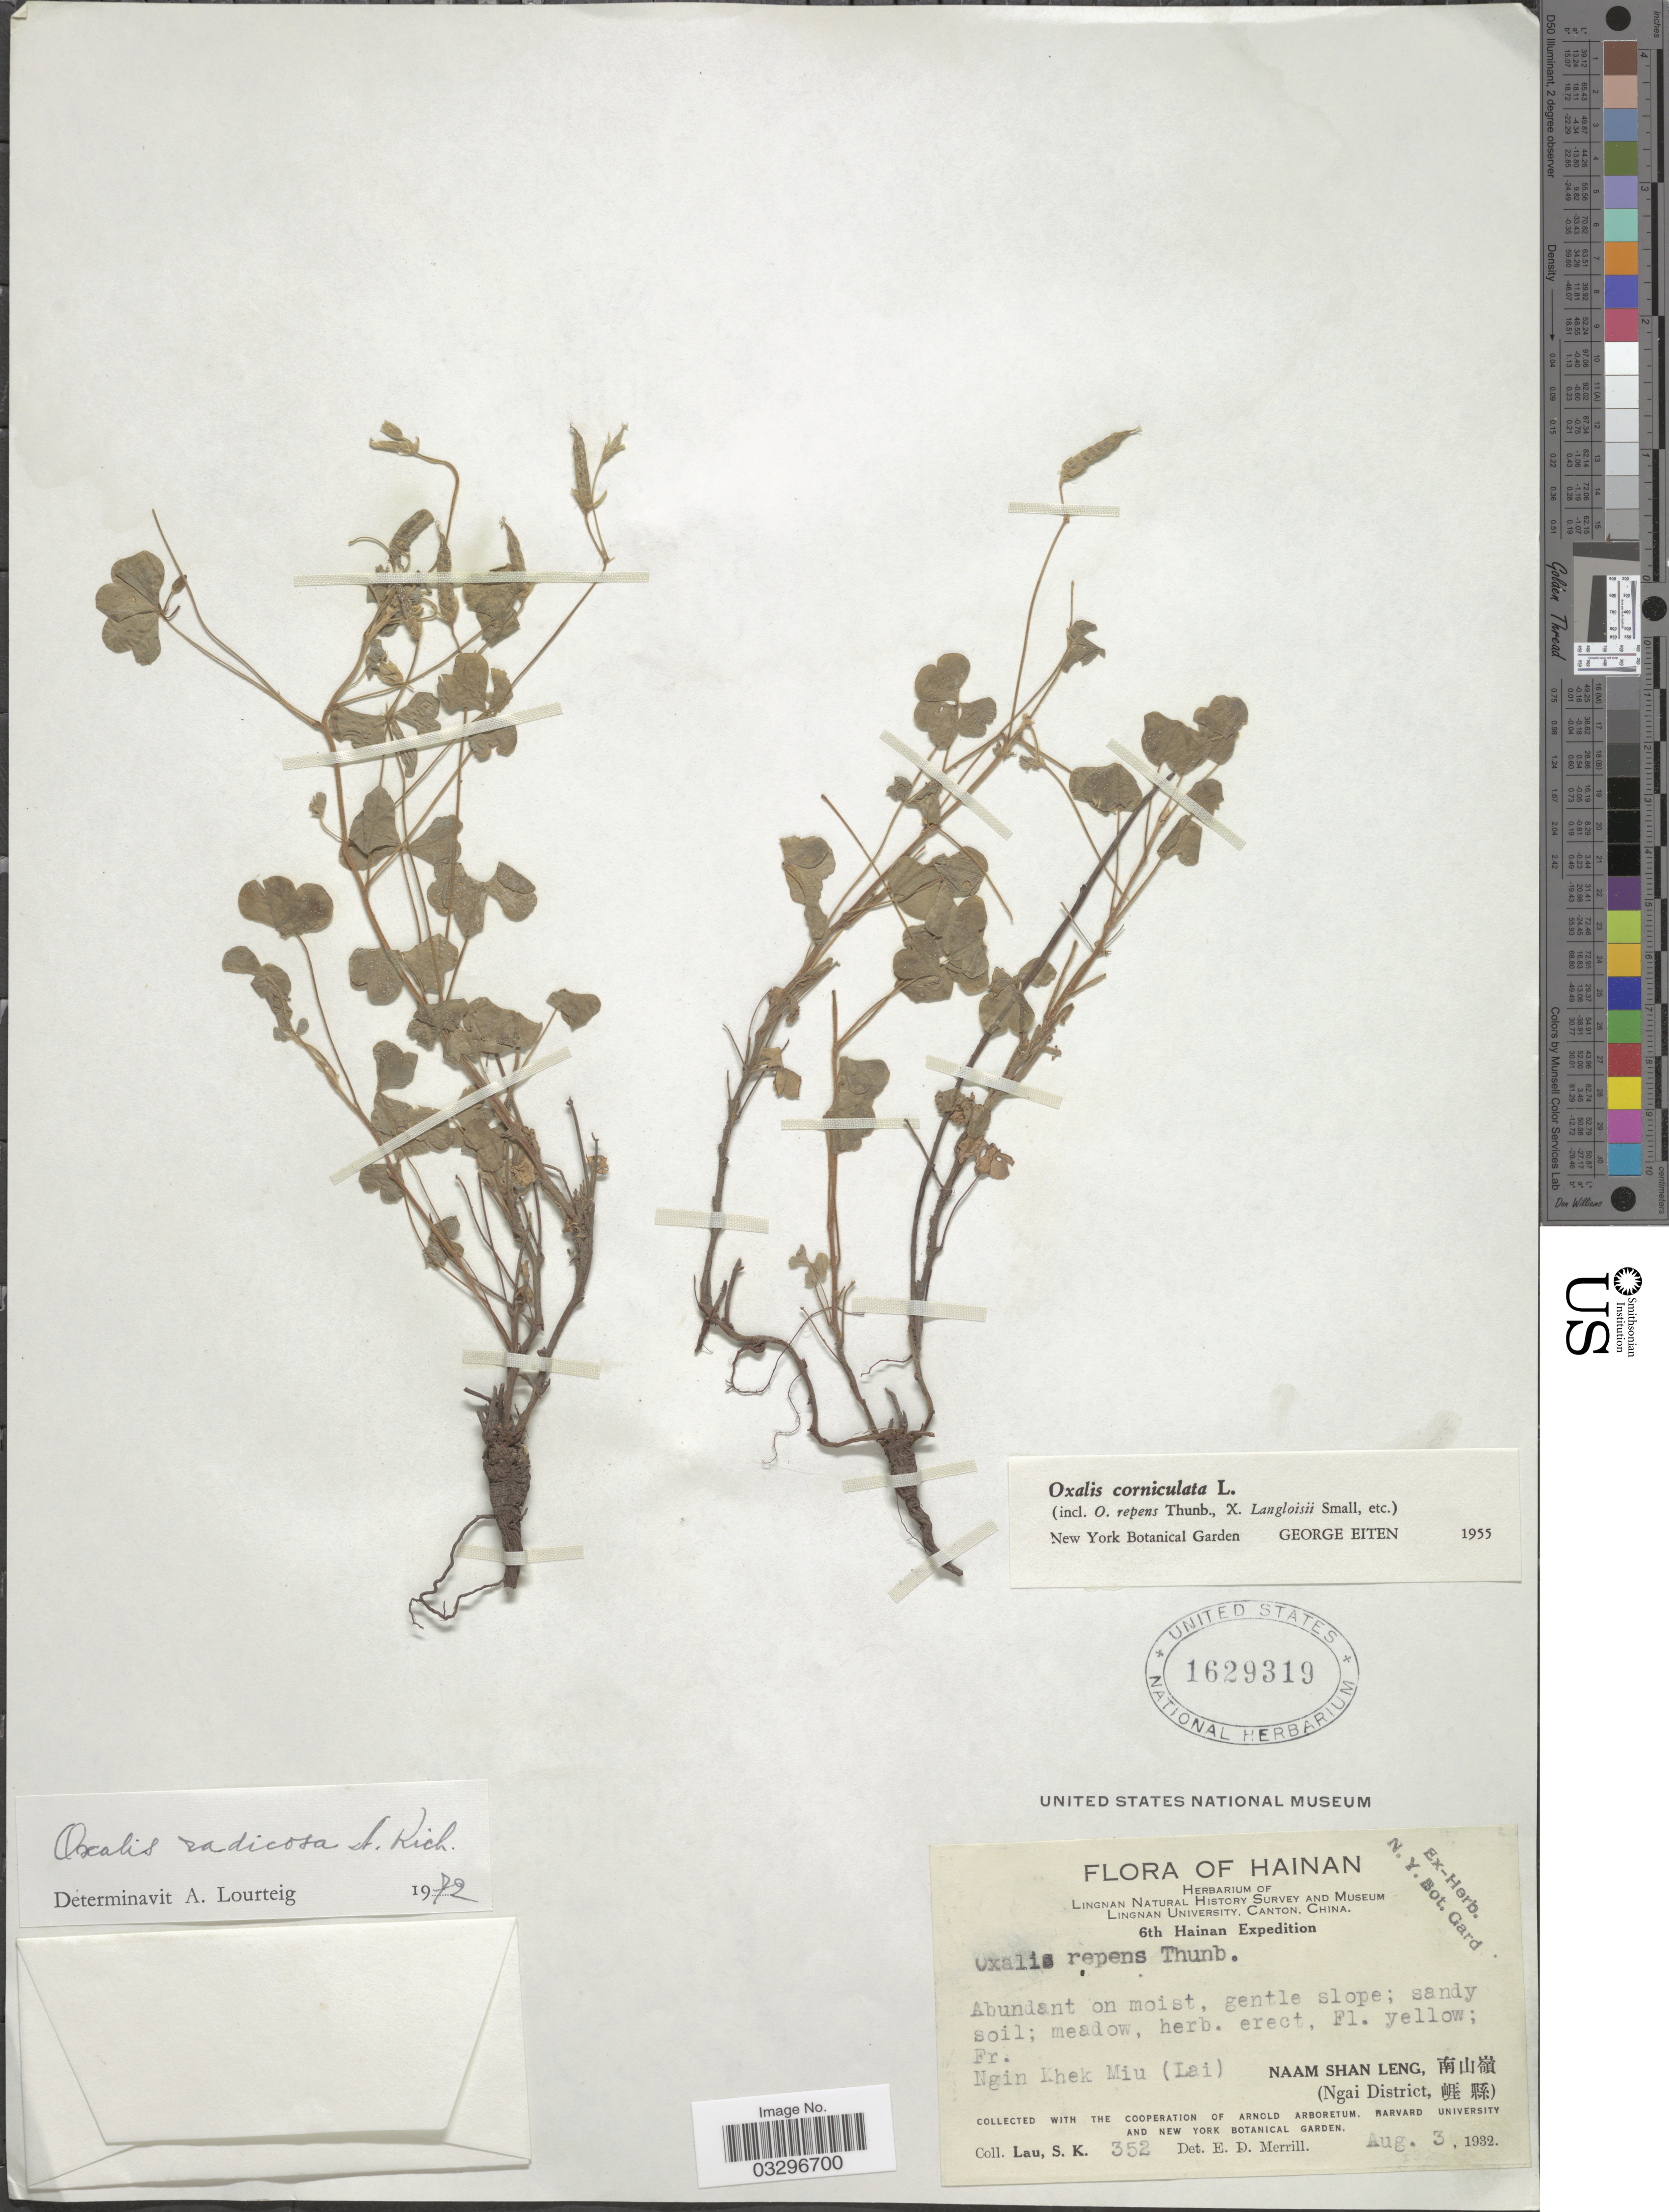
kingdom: Plantae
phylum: Tracheophyta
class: Magnoliopsida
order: Oxalidales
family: Oxalidaceae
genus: Oxalis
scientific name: Oxalis radicosa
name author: A. Rich.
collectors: S. K. Lau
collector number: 352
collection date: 1932-08-03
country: China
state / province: Hainan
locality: inKhek Miu (Lai) Naam Shan Leng(Ngai District.)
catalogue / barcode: US 1629319